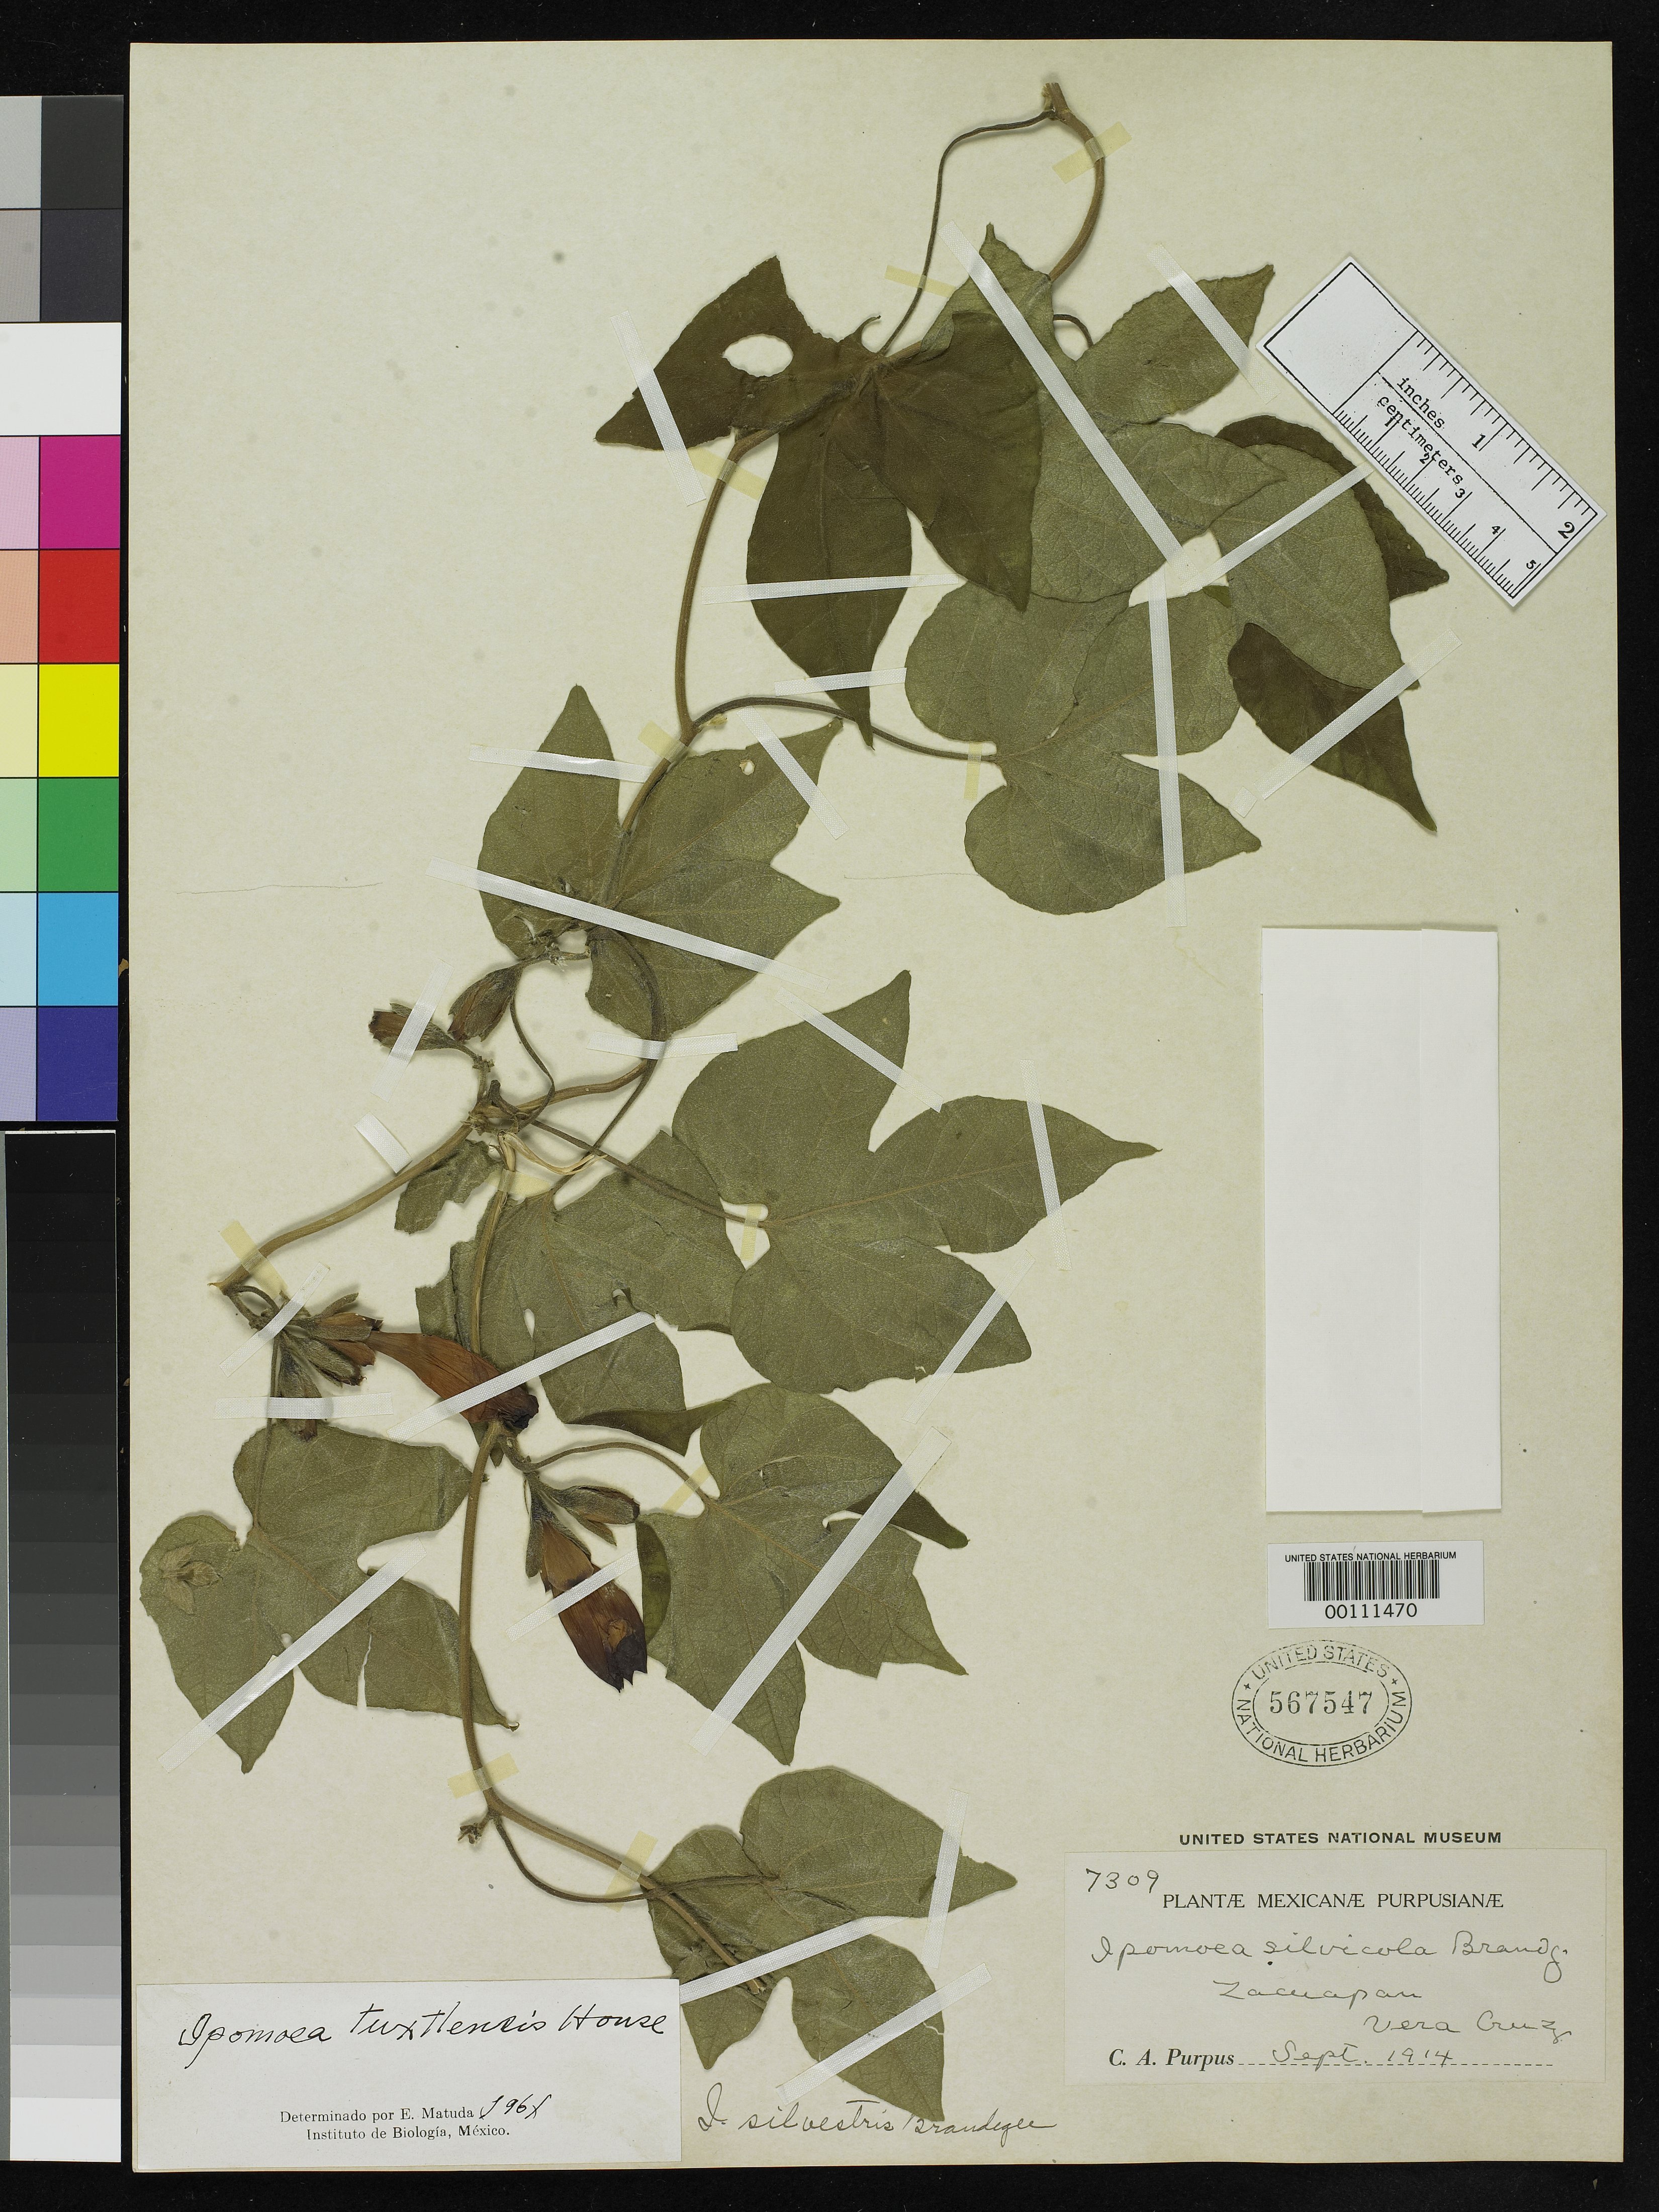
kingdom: Plantae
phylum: Tracheophyta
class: Magnoliopsida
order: Solanales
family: Convolvulaceae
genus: Ipomoea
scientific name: Ipomoea silvestris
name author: Brandegee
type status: Isotype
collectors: C. A. Purpus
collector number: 7309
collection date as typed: Sep 1914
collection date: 1914-09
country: Mexico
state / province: Veracruz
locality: Near Zacuapan.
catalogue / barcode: US 567547